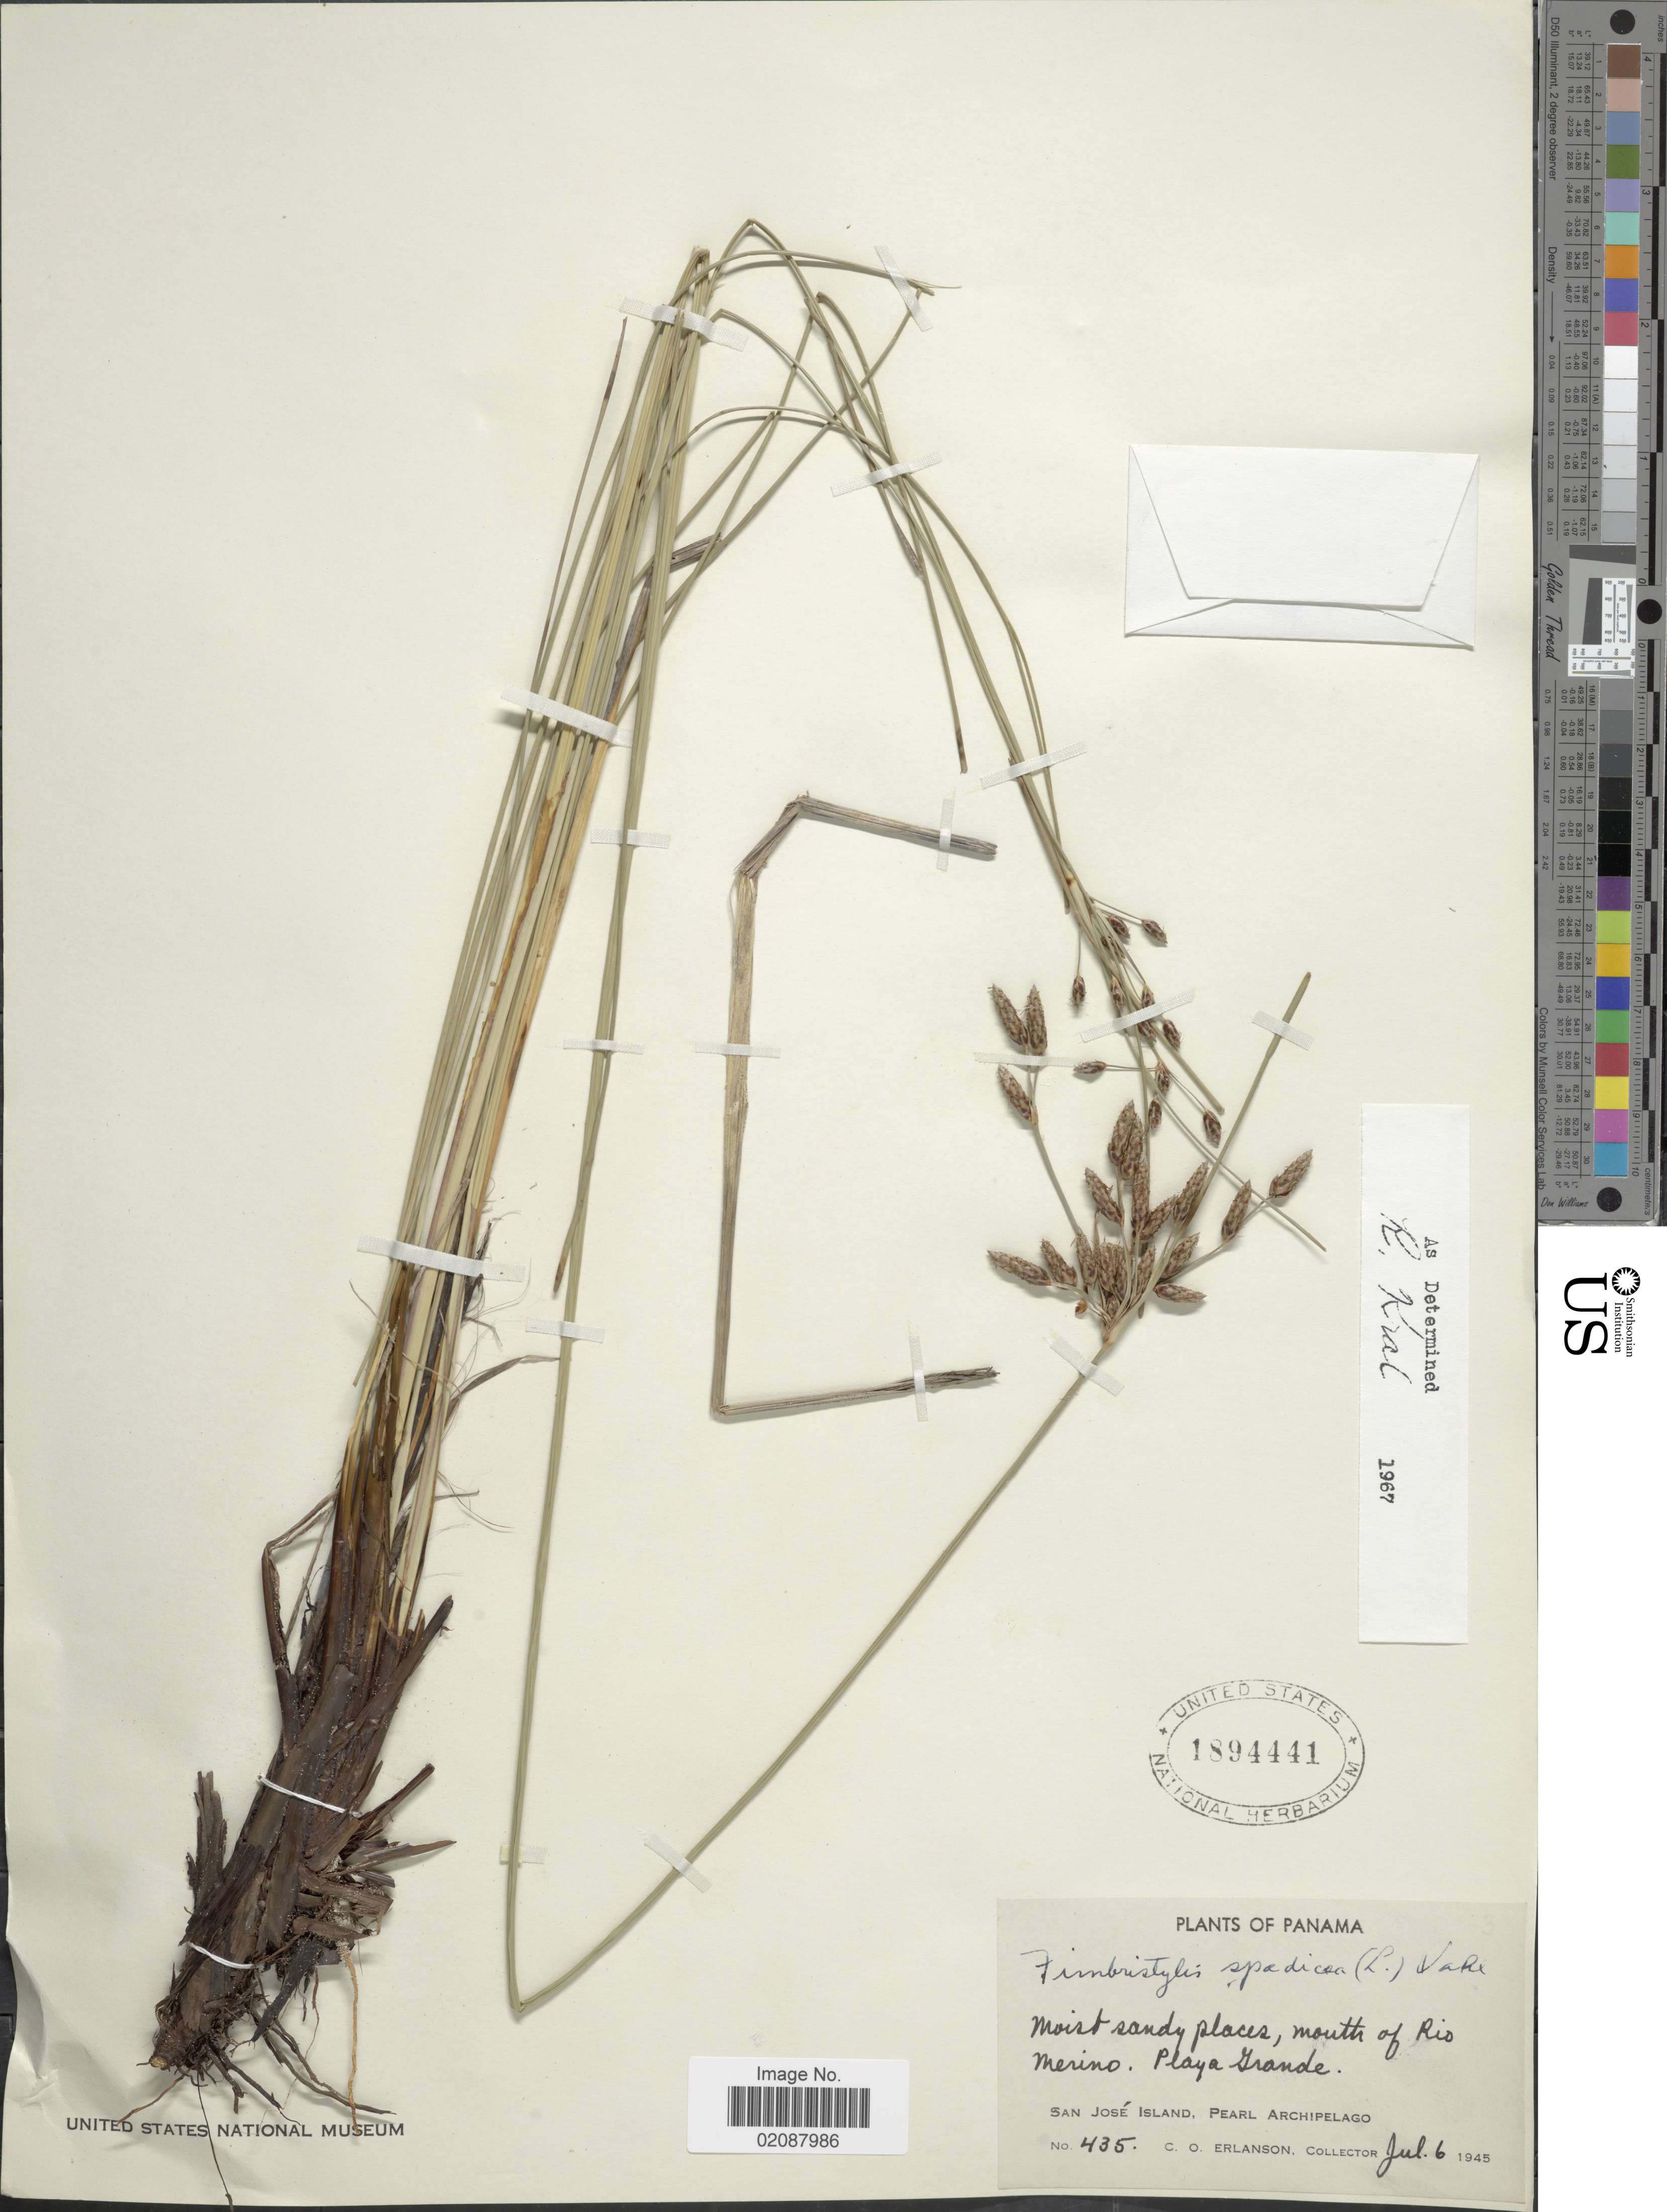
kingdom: Plantae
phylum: Tracheophyta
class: Liliopsida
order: Poales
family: Cyperaceae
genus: Fimbristylis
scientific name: Fimbristylis spadicea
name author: (L.) Vahl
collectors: C. O. Erlanson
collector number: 435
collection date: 1945-07-06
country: Panama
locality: Moist sandy places, mouth of Rio Merino. Playa Grande. San Jose Island. Pearl Archipelago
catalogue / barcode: US 1894441